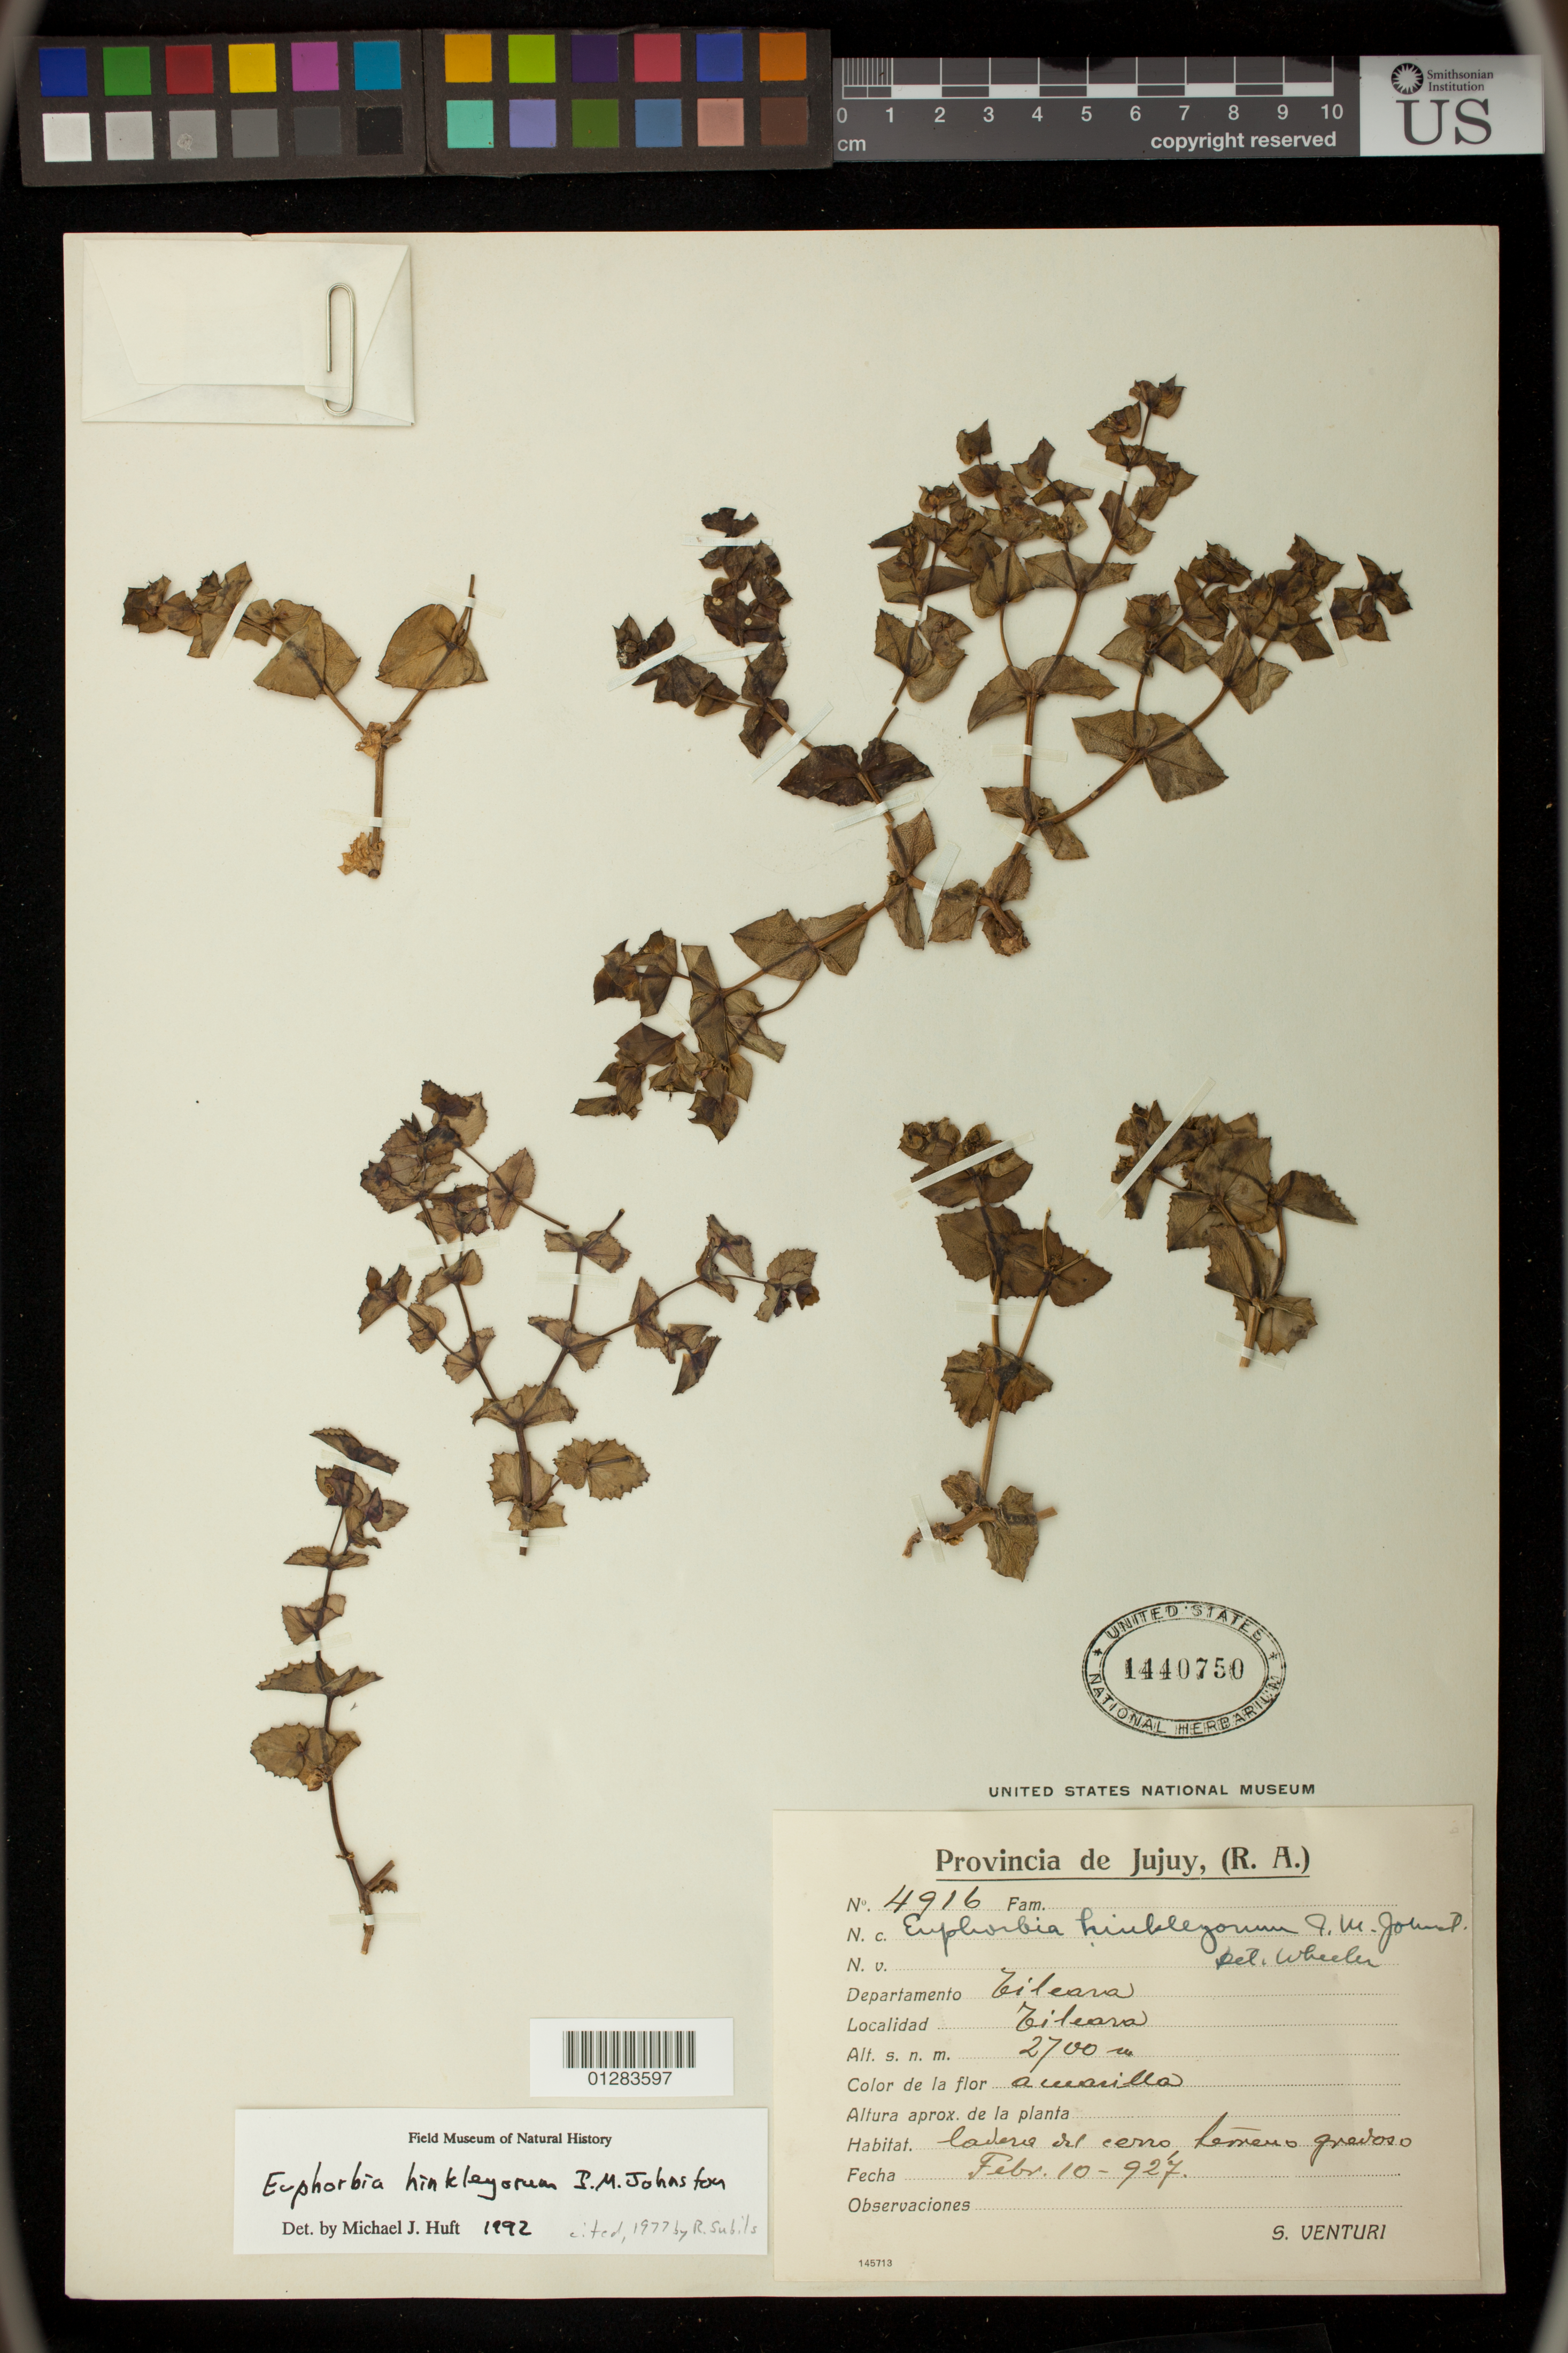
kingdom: Plantae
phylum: Tracheophyta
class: Magnoliopsida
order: Malpighiales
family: Euphorbiaceae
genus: Euphorbia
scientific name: Euphorbia hinkleyorum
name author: I.M. Johnst.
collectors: S. Venturi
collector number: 4916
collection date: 1927-02-10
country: Argentina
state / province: Jujuy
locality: Tilcara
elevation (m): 2700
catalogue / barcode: US 1440750